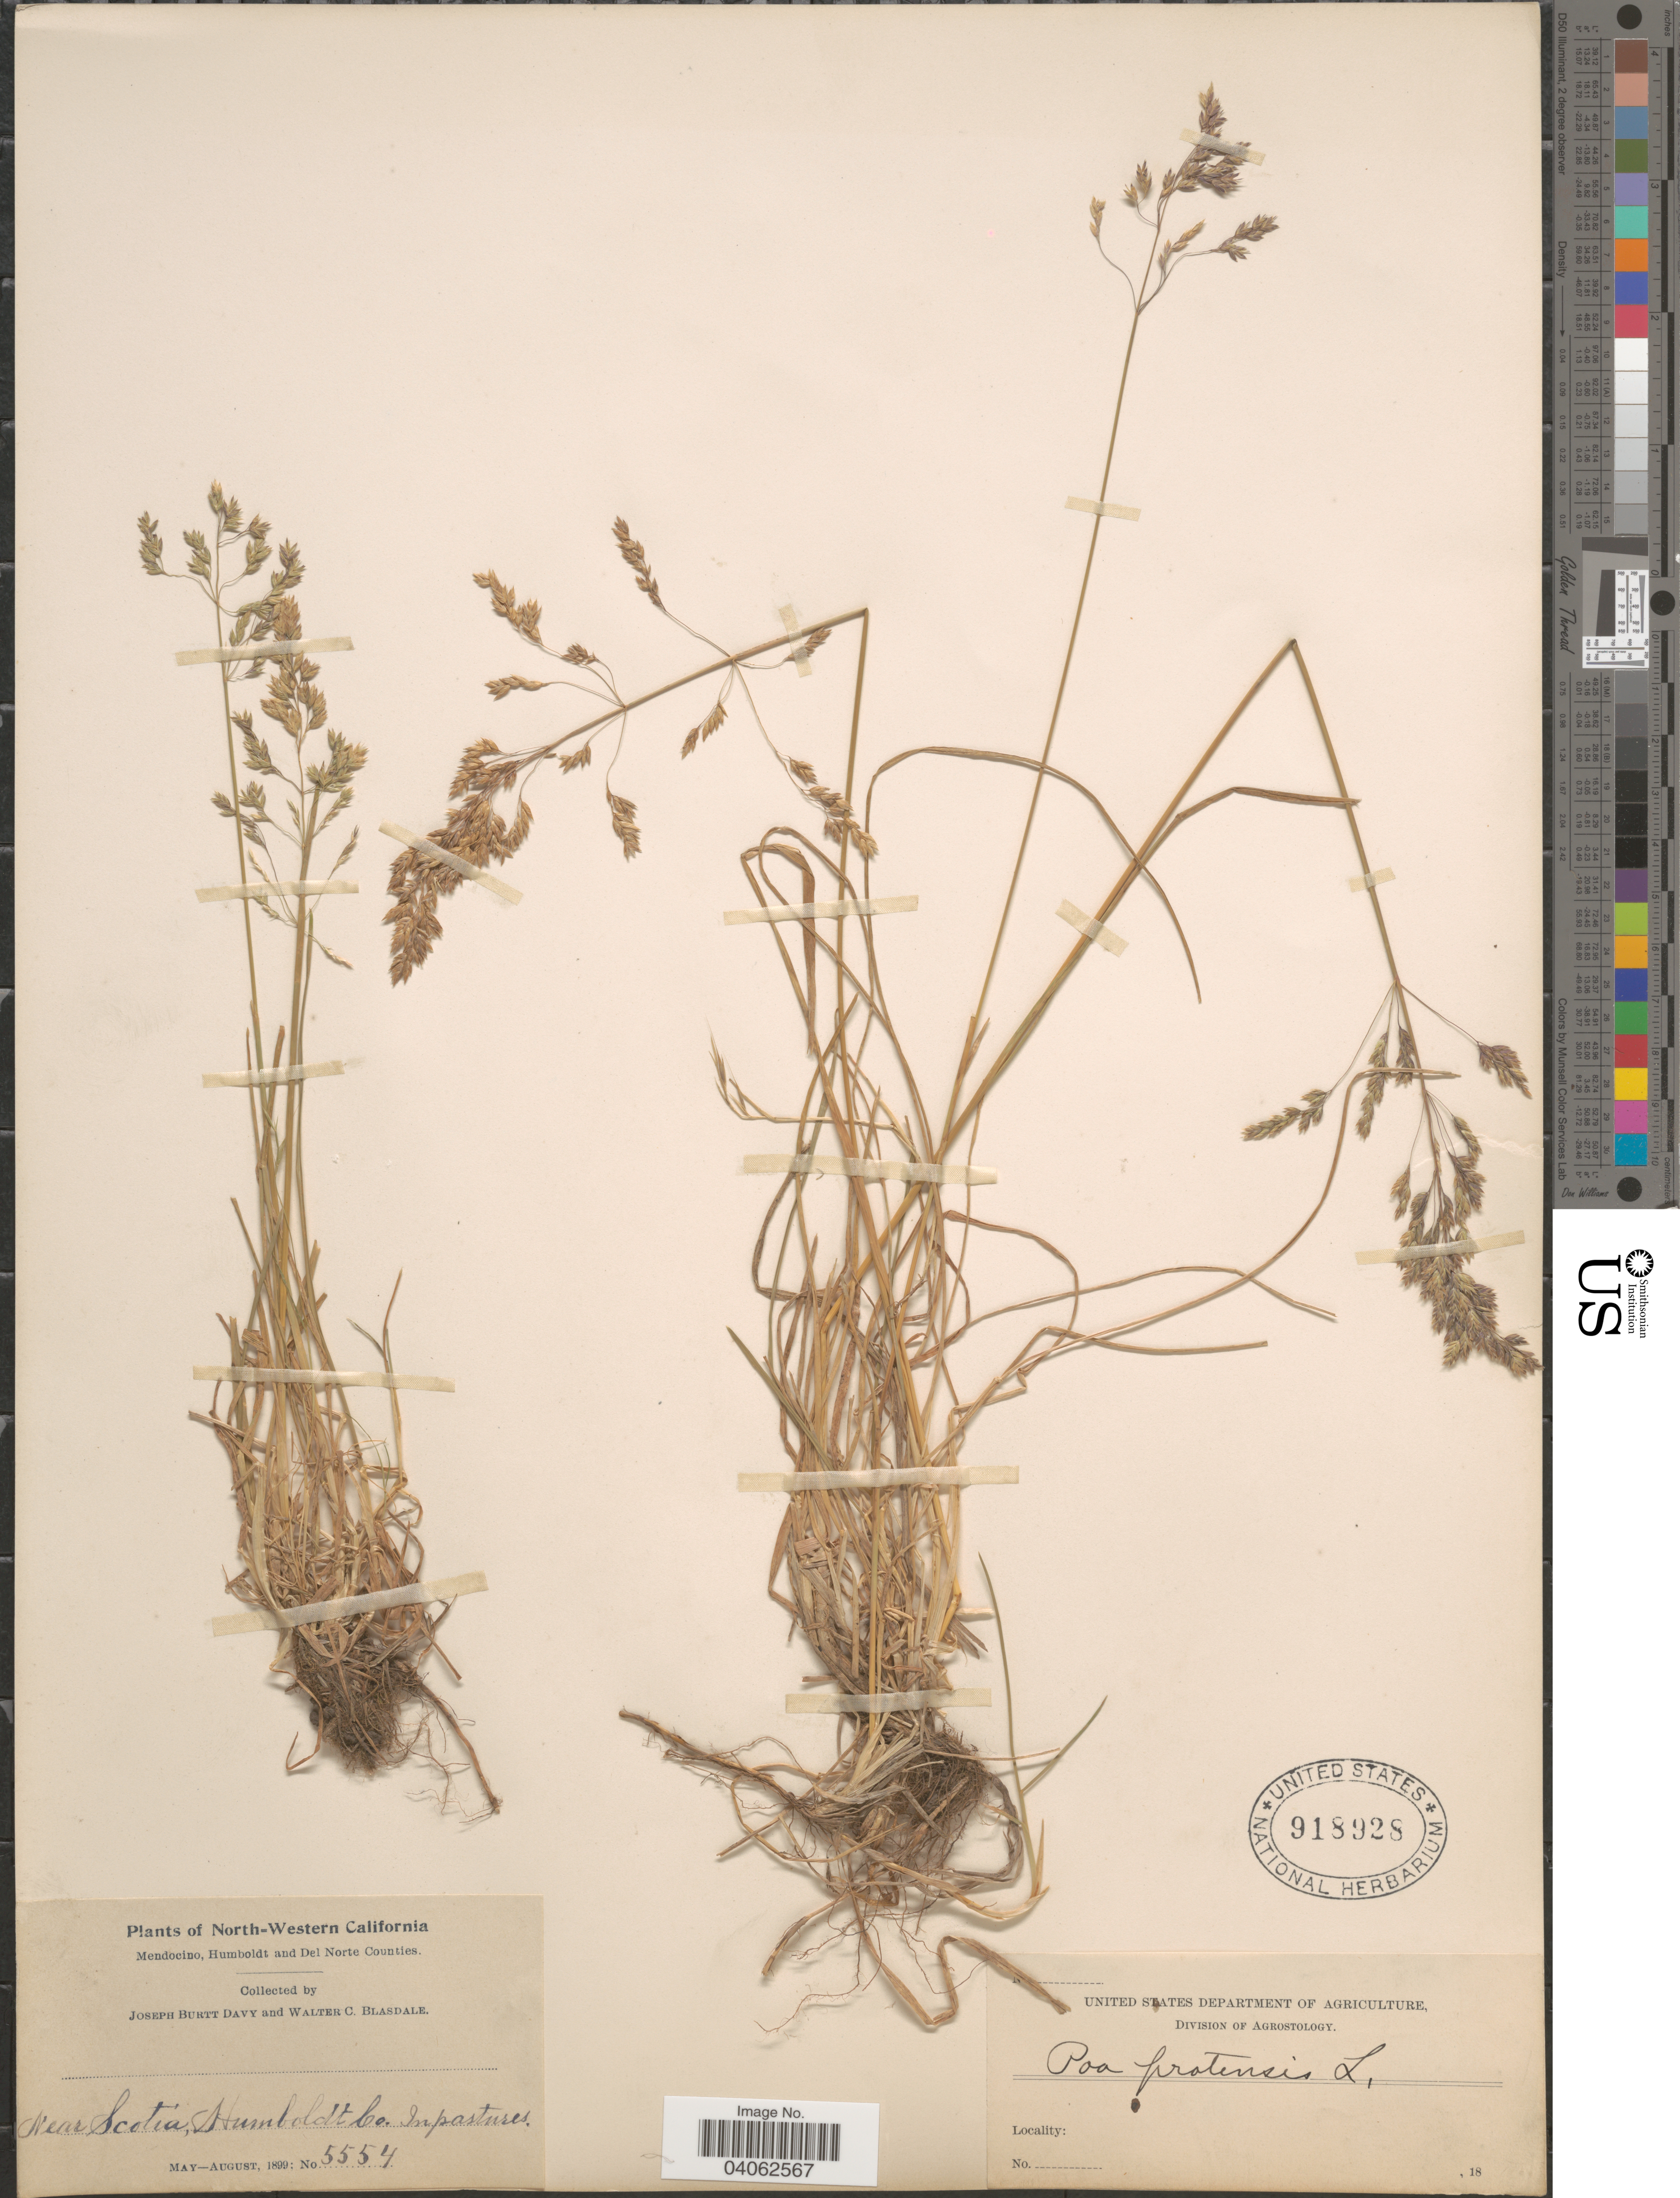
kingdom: Plantae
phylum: Tracheophyta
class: Liliopsida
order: Poales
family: Poaceae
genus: Poa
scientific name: Poa pratensis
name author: L.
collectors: J. Burtt Davy & W. Blasdale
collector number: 5554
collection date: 1899-05/1899-08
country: United States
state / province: California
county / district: Humboldt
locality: North-Western California. Near Scotia, Humboldt Co.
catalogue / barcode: US 918928